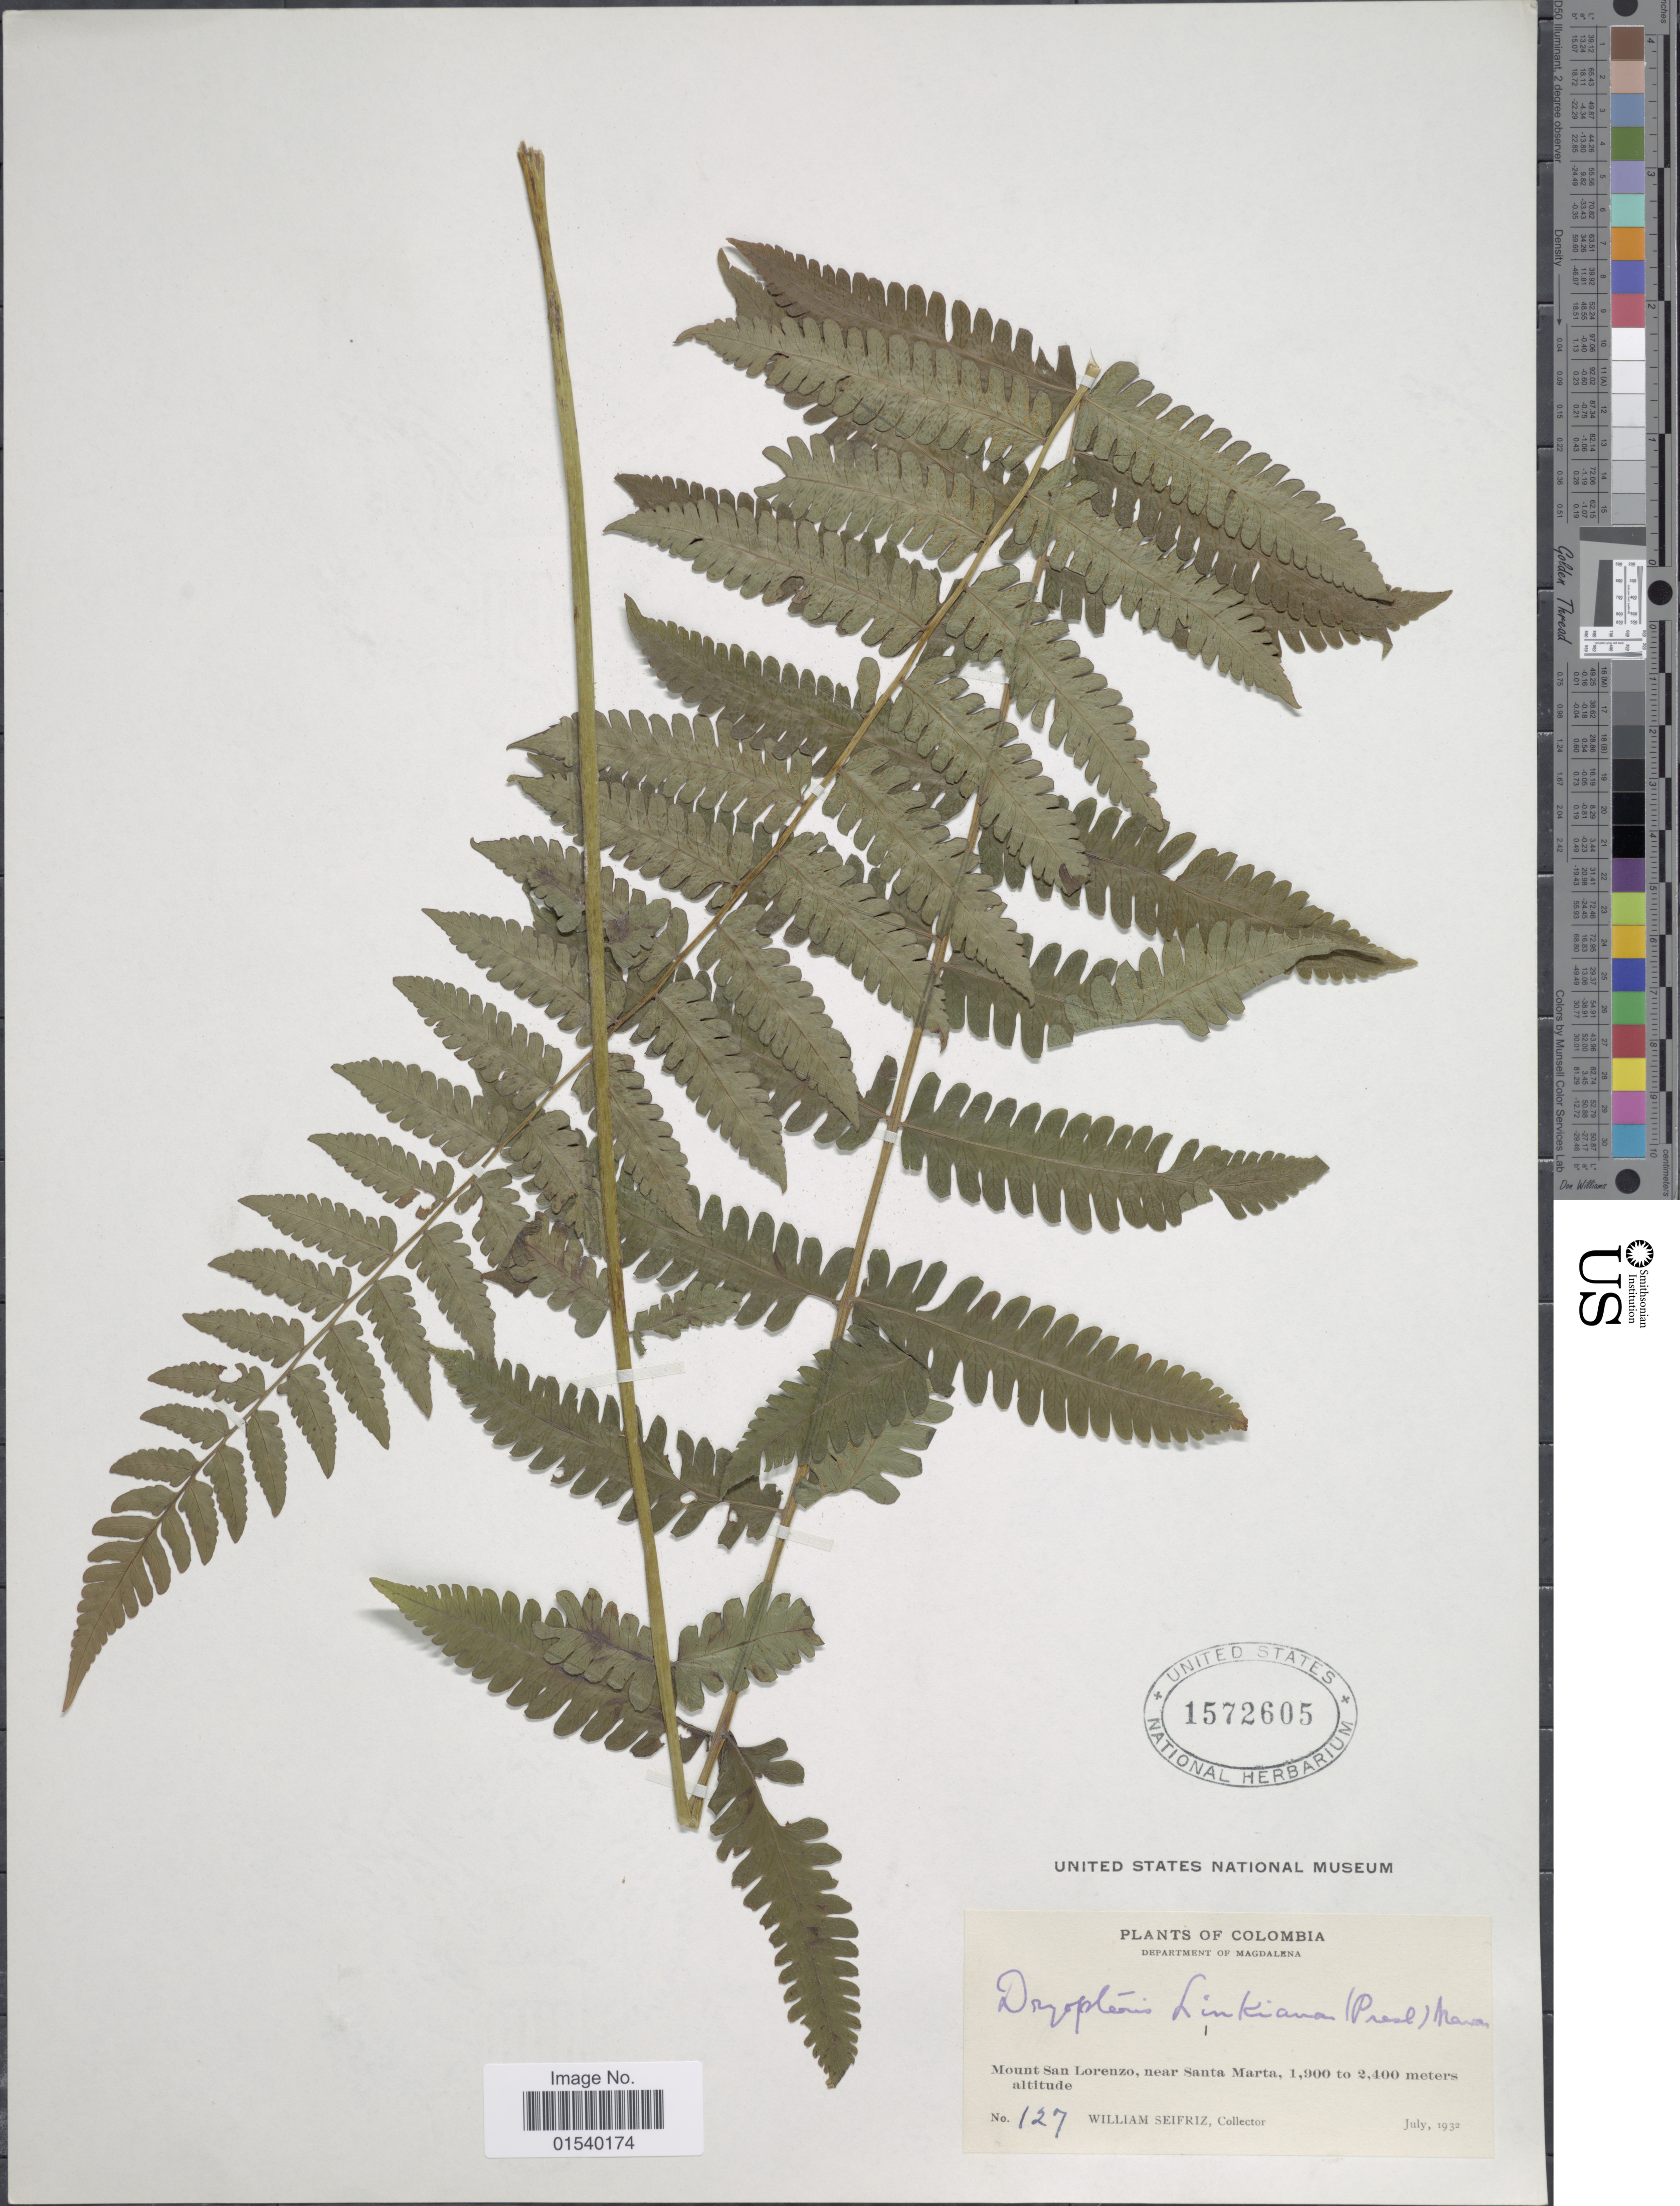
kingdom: Plantae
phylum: Tracheophyta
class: Polypodiopsida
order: Polypodiales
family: Thelypteridaceae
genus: Amauropelta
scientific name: Amauropelta linkiana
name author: (C. Presl) Pic. Serm.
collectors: W. Seifriz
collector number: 127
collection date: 1932-07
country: Colombia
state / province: Magdalena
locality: Department of Magdalena, Mount San Lorenzo, near Santa Marta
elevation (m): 1900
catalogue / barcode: US 1572605